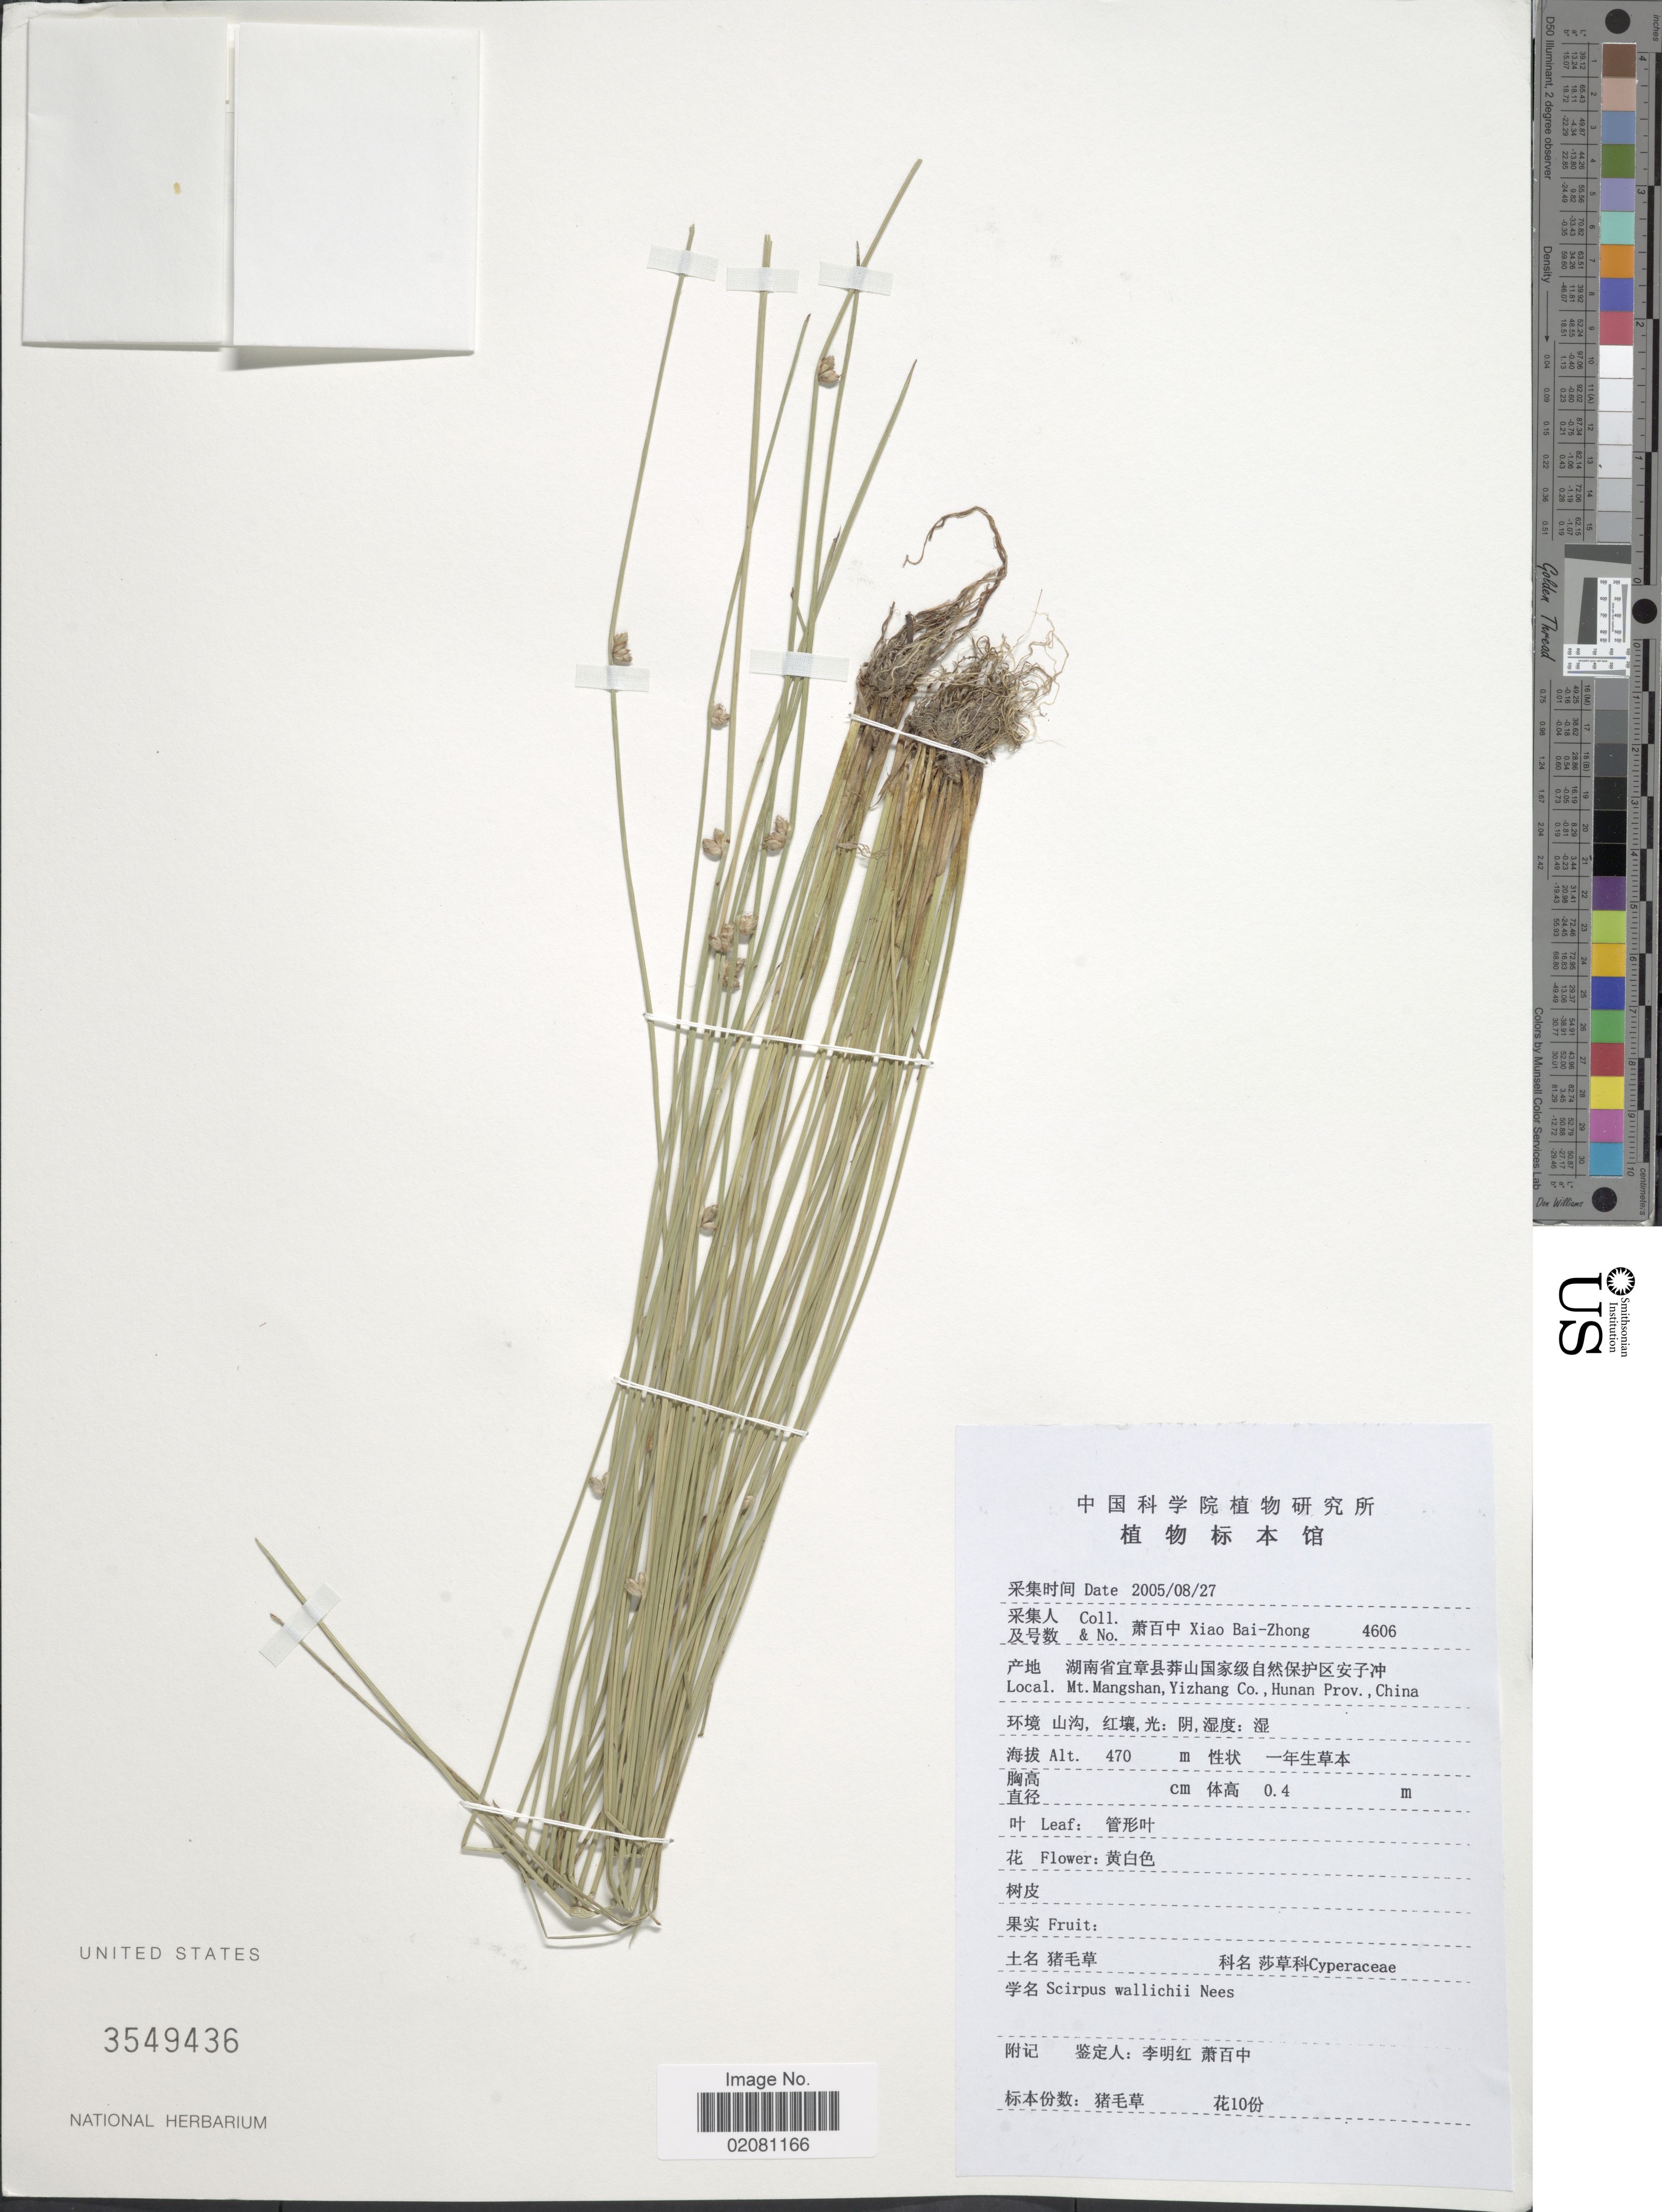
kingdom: Plantae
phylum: Tracheophyta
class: Liliopsida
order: Poales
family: Cyperaceae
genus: Schoenoplectus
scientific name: Schoenoplectus wallichii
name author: (Nees) T. Koyama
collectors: B. Z. Xiao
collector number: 4606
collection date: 2005-08-27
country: China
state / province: Hunan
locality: Mt. Mangshan, Yizhang Co.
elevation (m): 470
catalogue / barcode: US 3549436